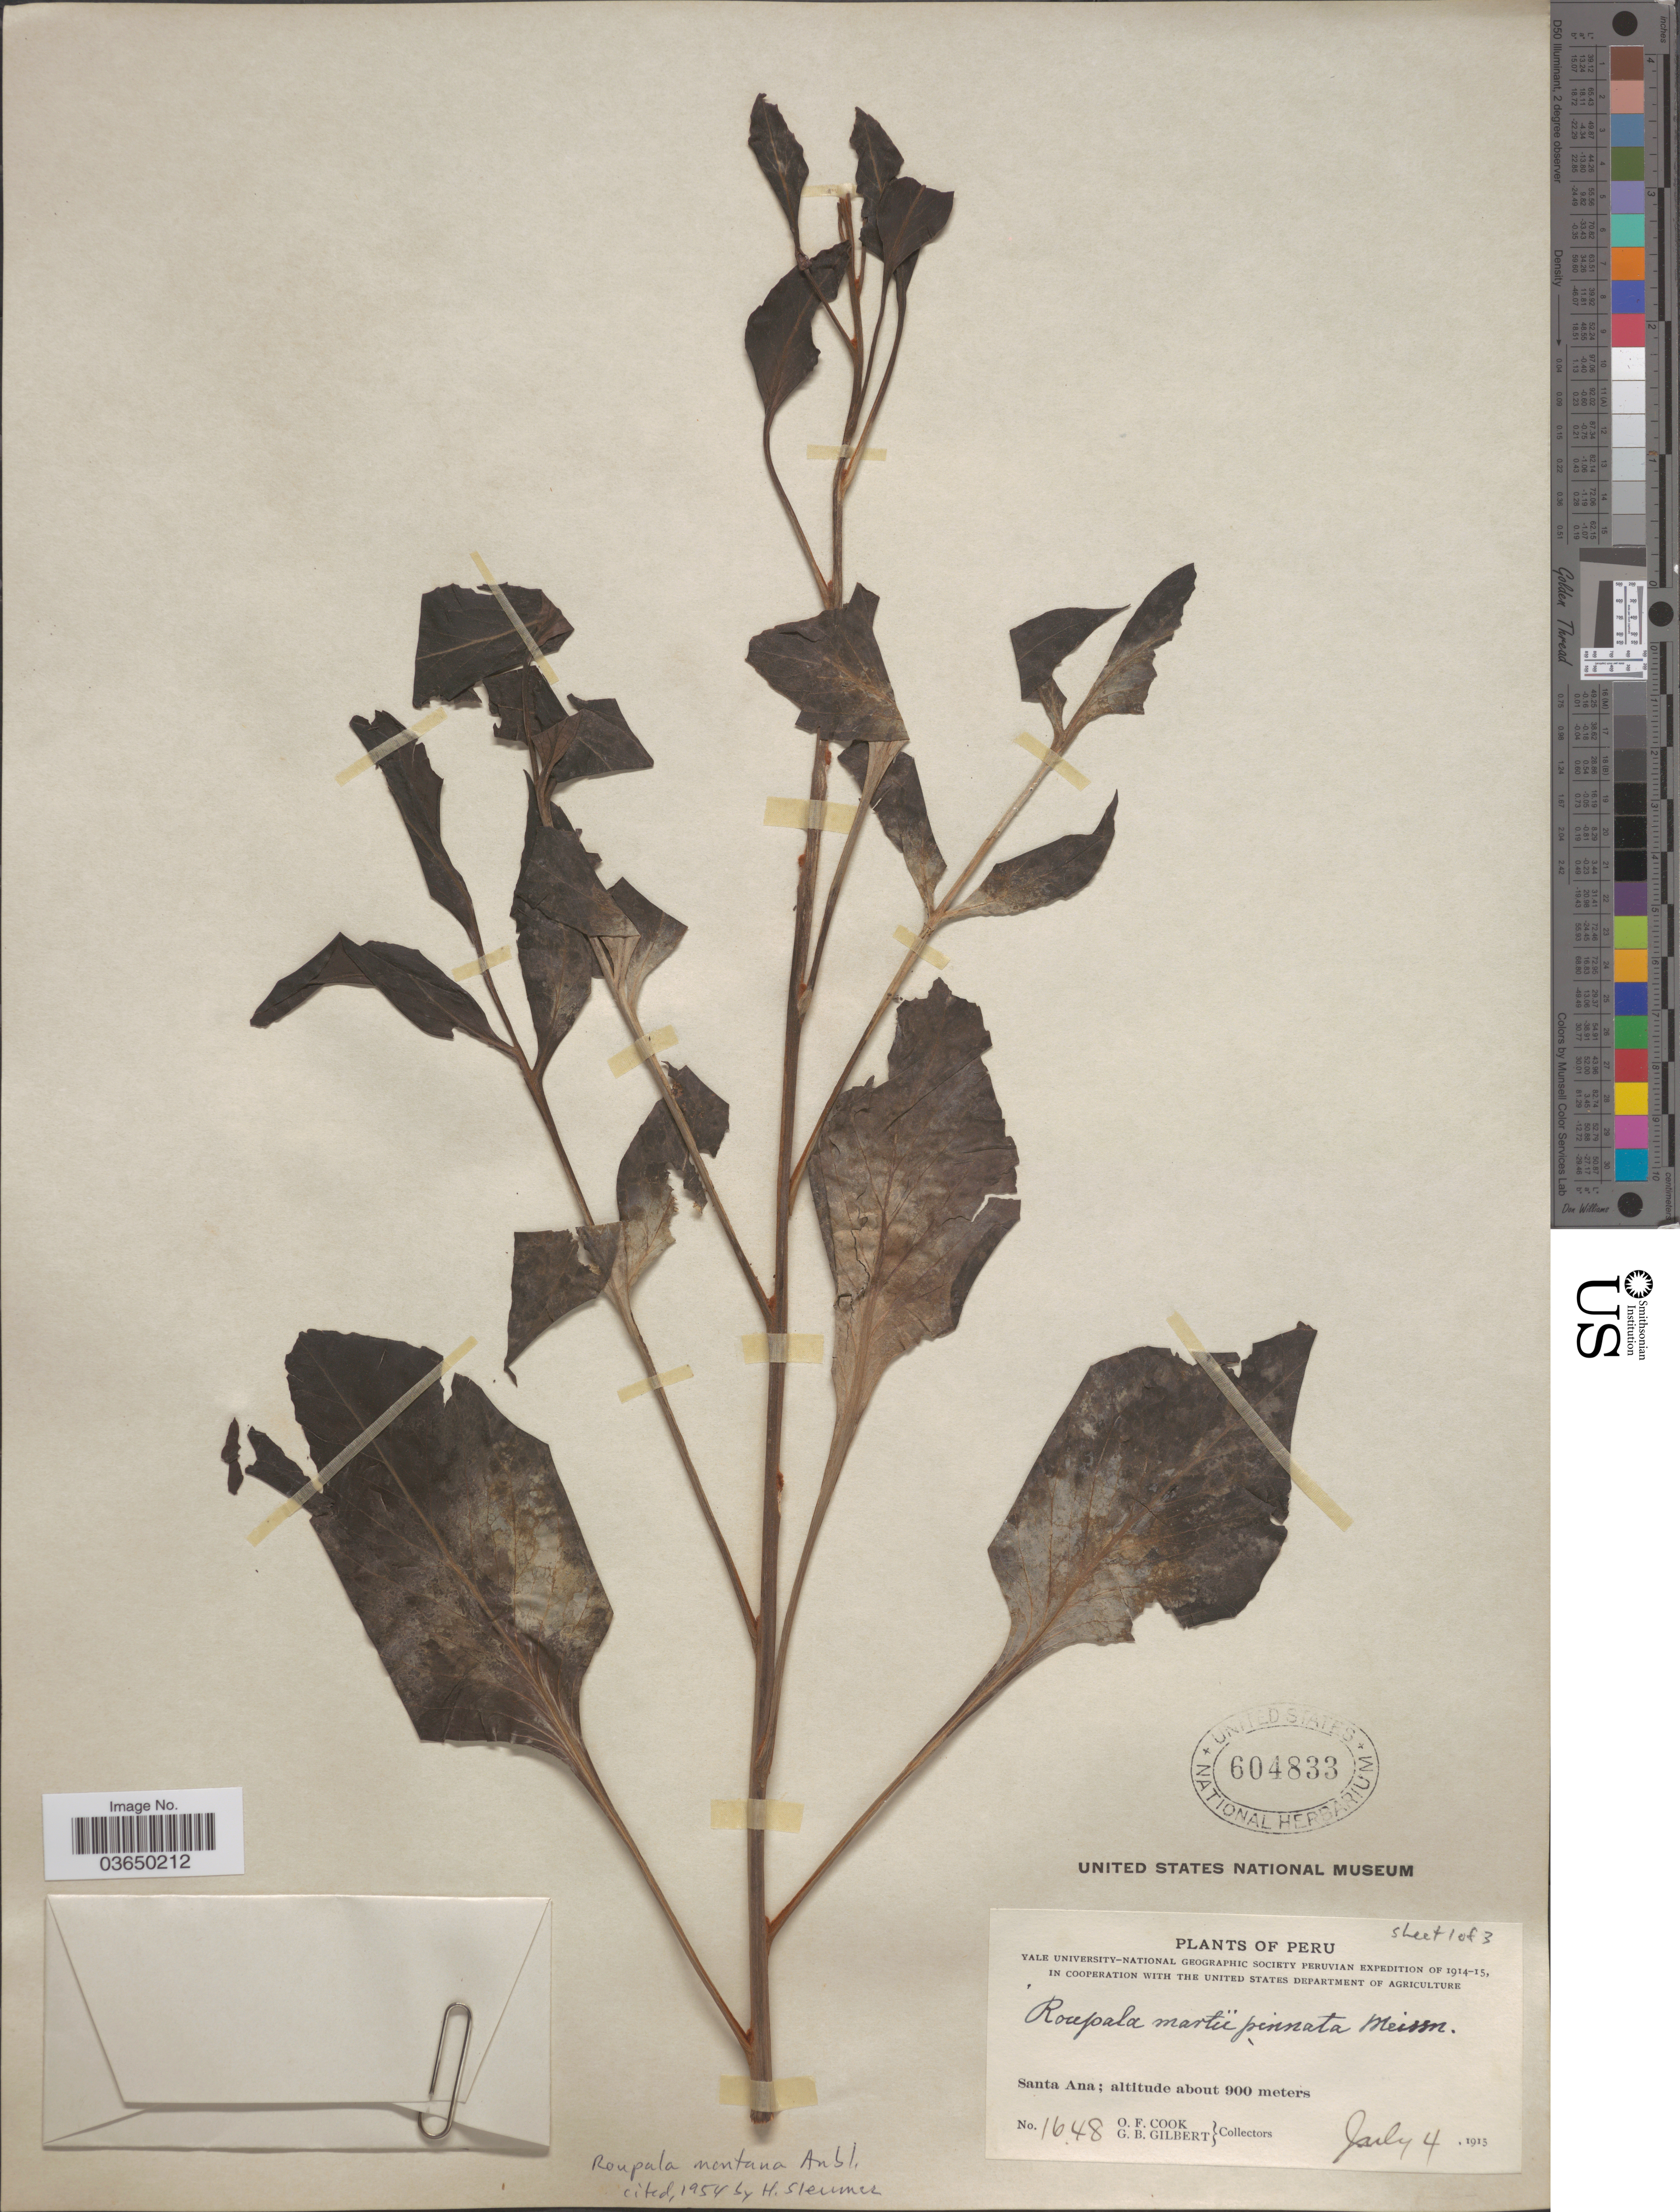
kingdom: Plantae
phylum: Tracheophyta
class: Magnoliopsida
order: Proteales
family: Proteaceae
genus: Roupala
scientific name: Roupala montana var. montana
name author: Aubl.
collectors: O. F. Cook & G. B. Gilbert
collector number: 1648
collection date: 1915-07-04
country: Peru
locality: Santa Ana.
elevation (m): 900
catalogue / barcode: US 604833